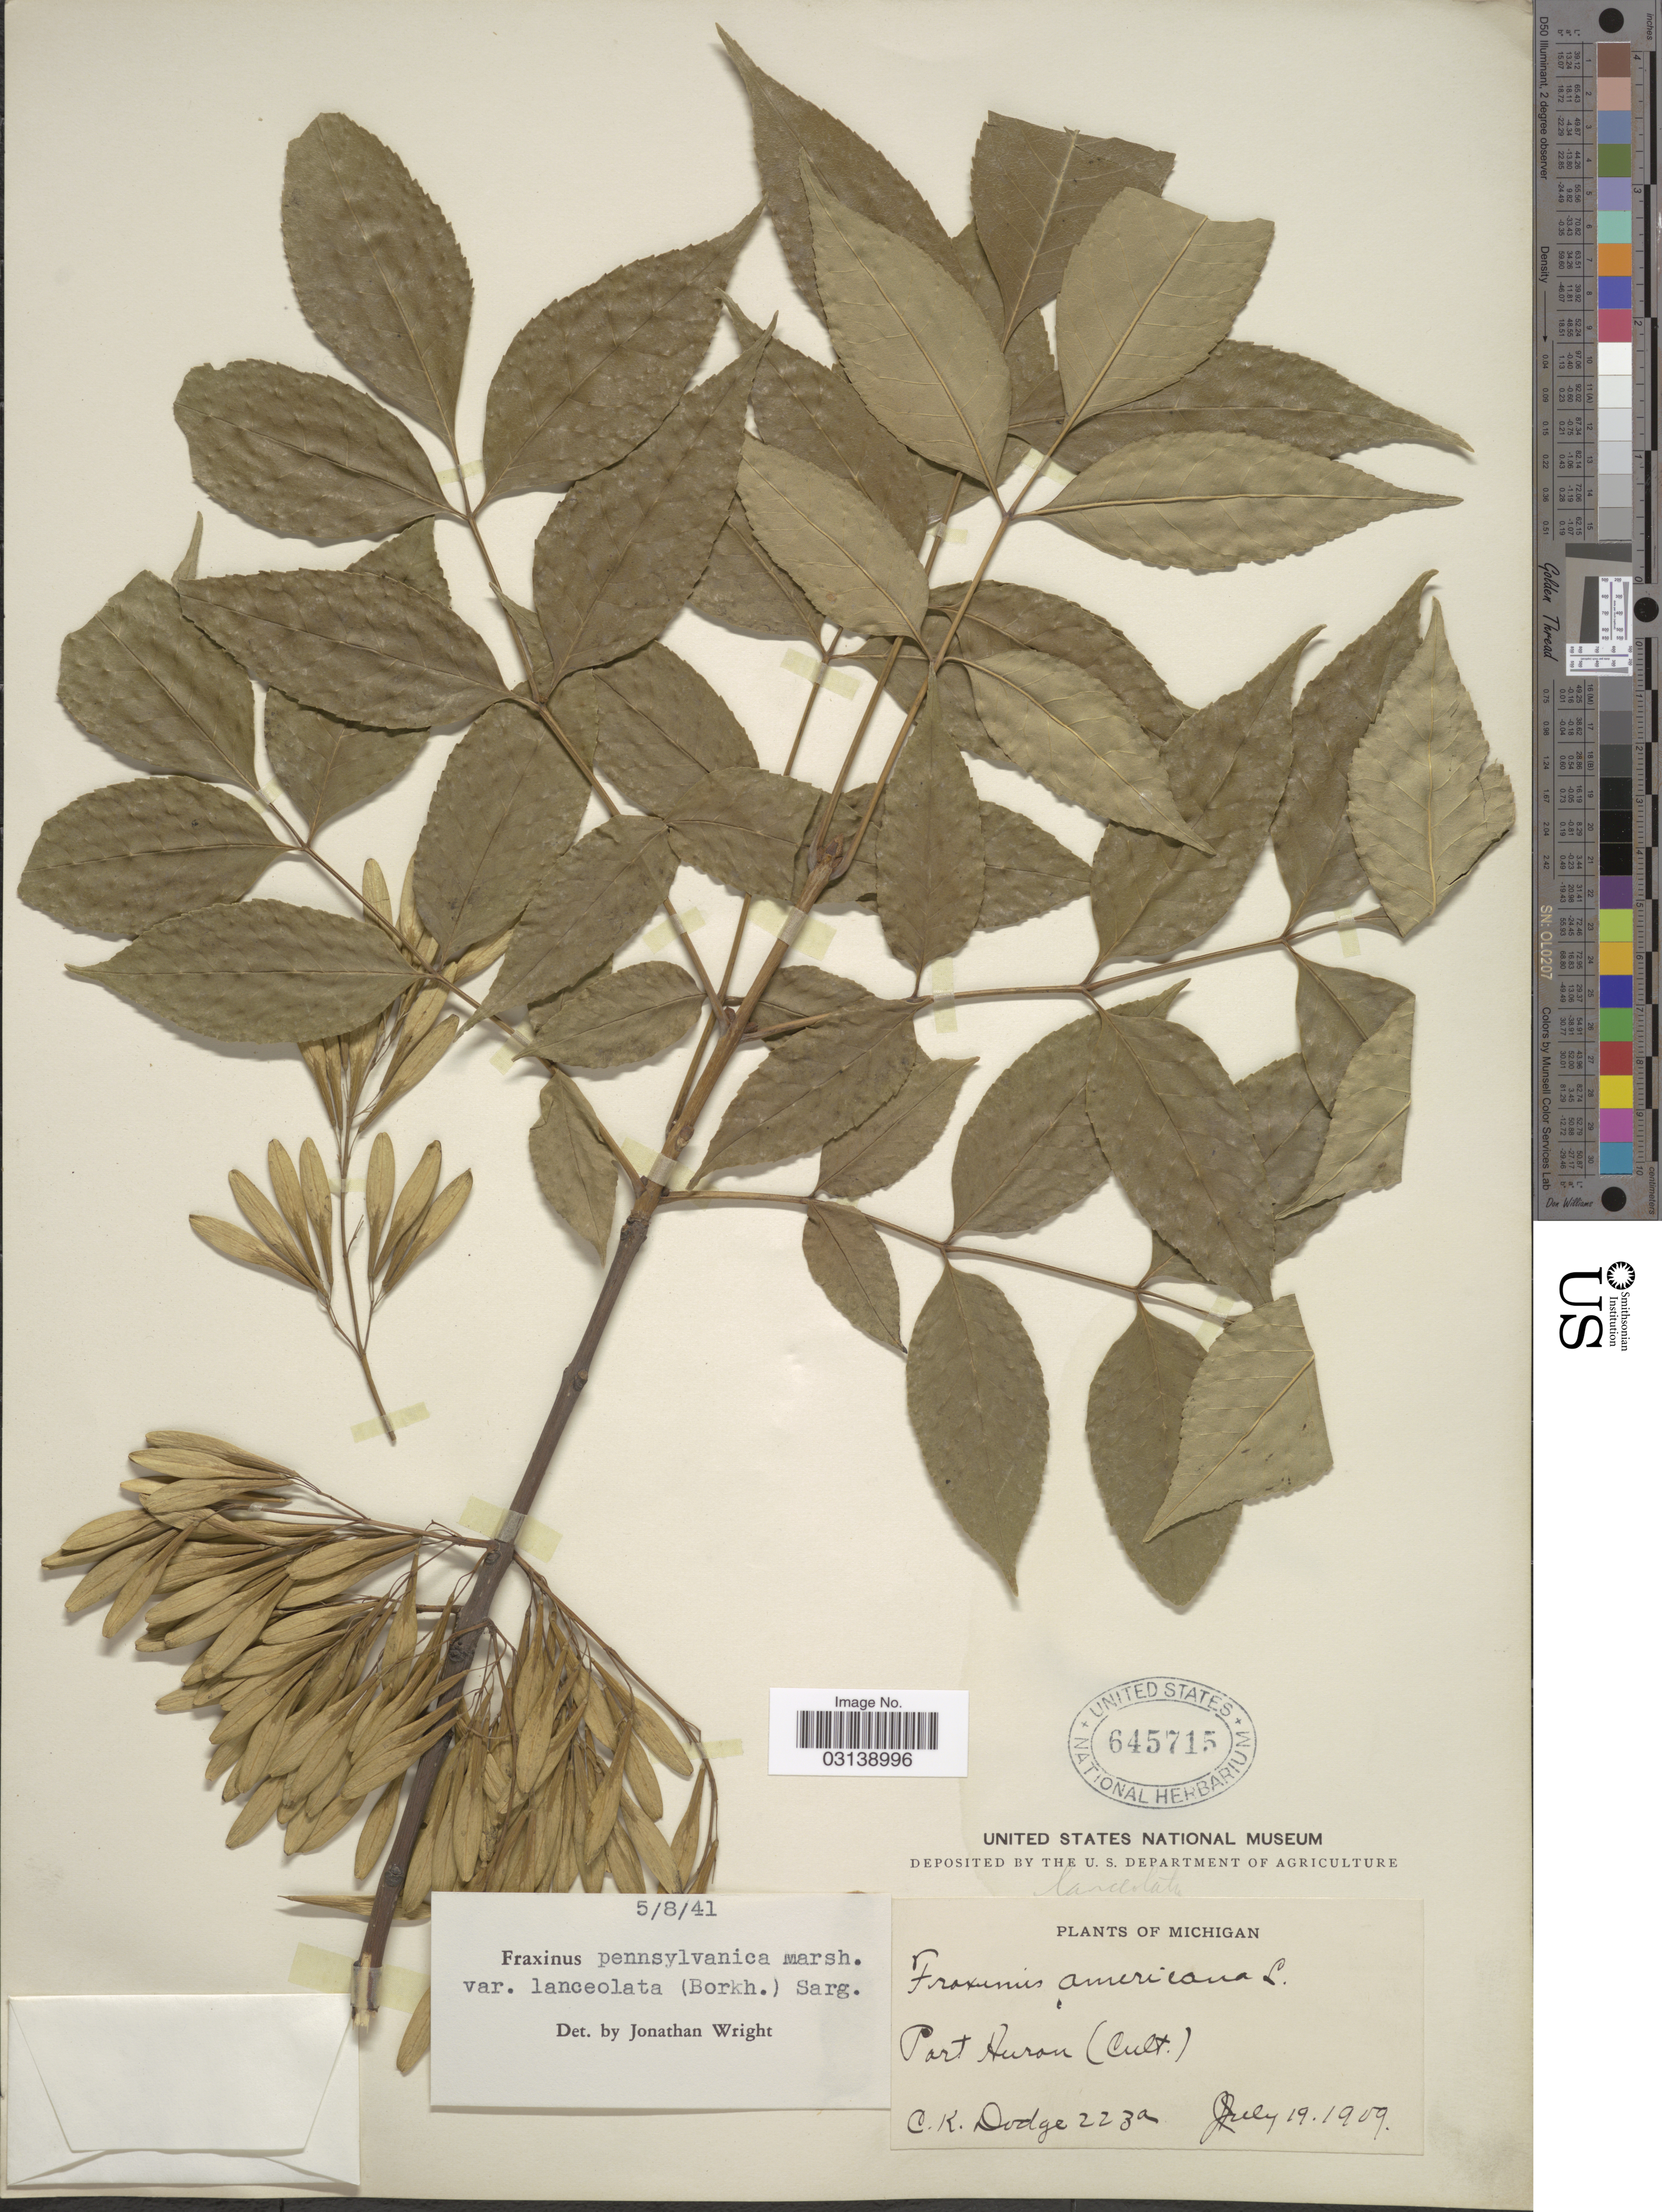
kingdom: Plantae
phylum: Tracheophyta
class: Magnoliopsida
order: Lamiales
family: Oleaceae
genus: Fraxinus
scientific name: Fraxinus pennsylvanica var. campestris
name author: (Britton) F.C. Gates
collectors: C. Dodge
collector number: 223a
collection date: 1909-07-19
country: United States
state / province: Michigan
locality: Port Huron (cult.).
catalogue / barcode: US 645715